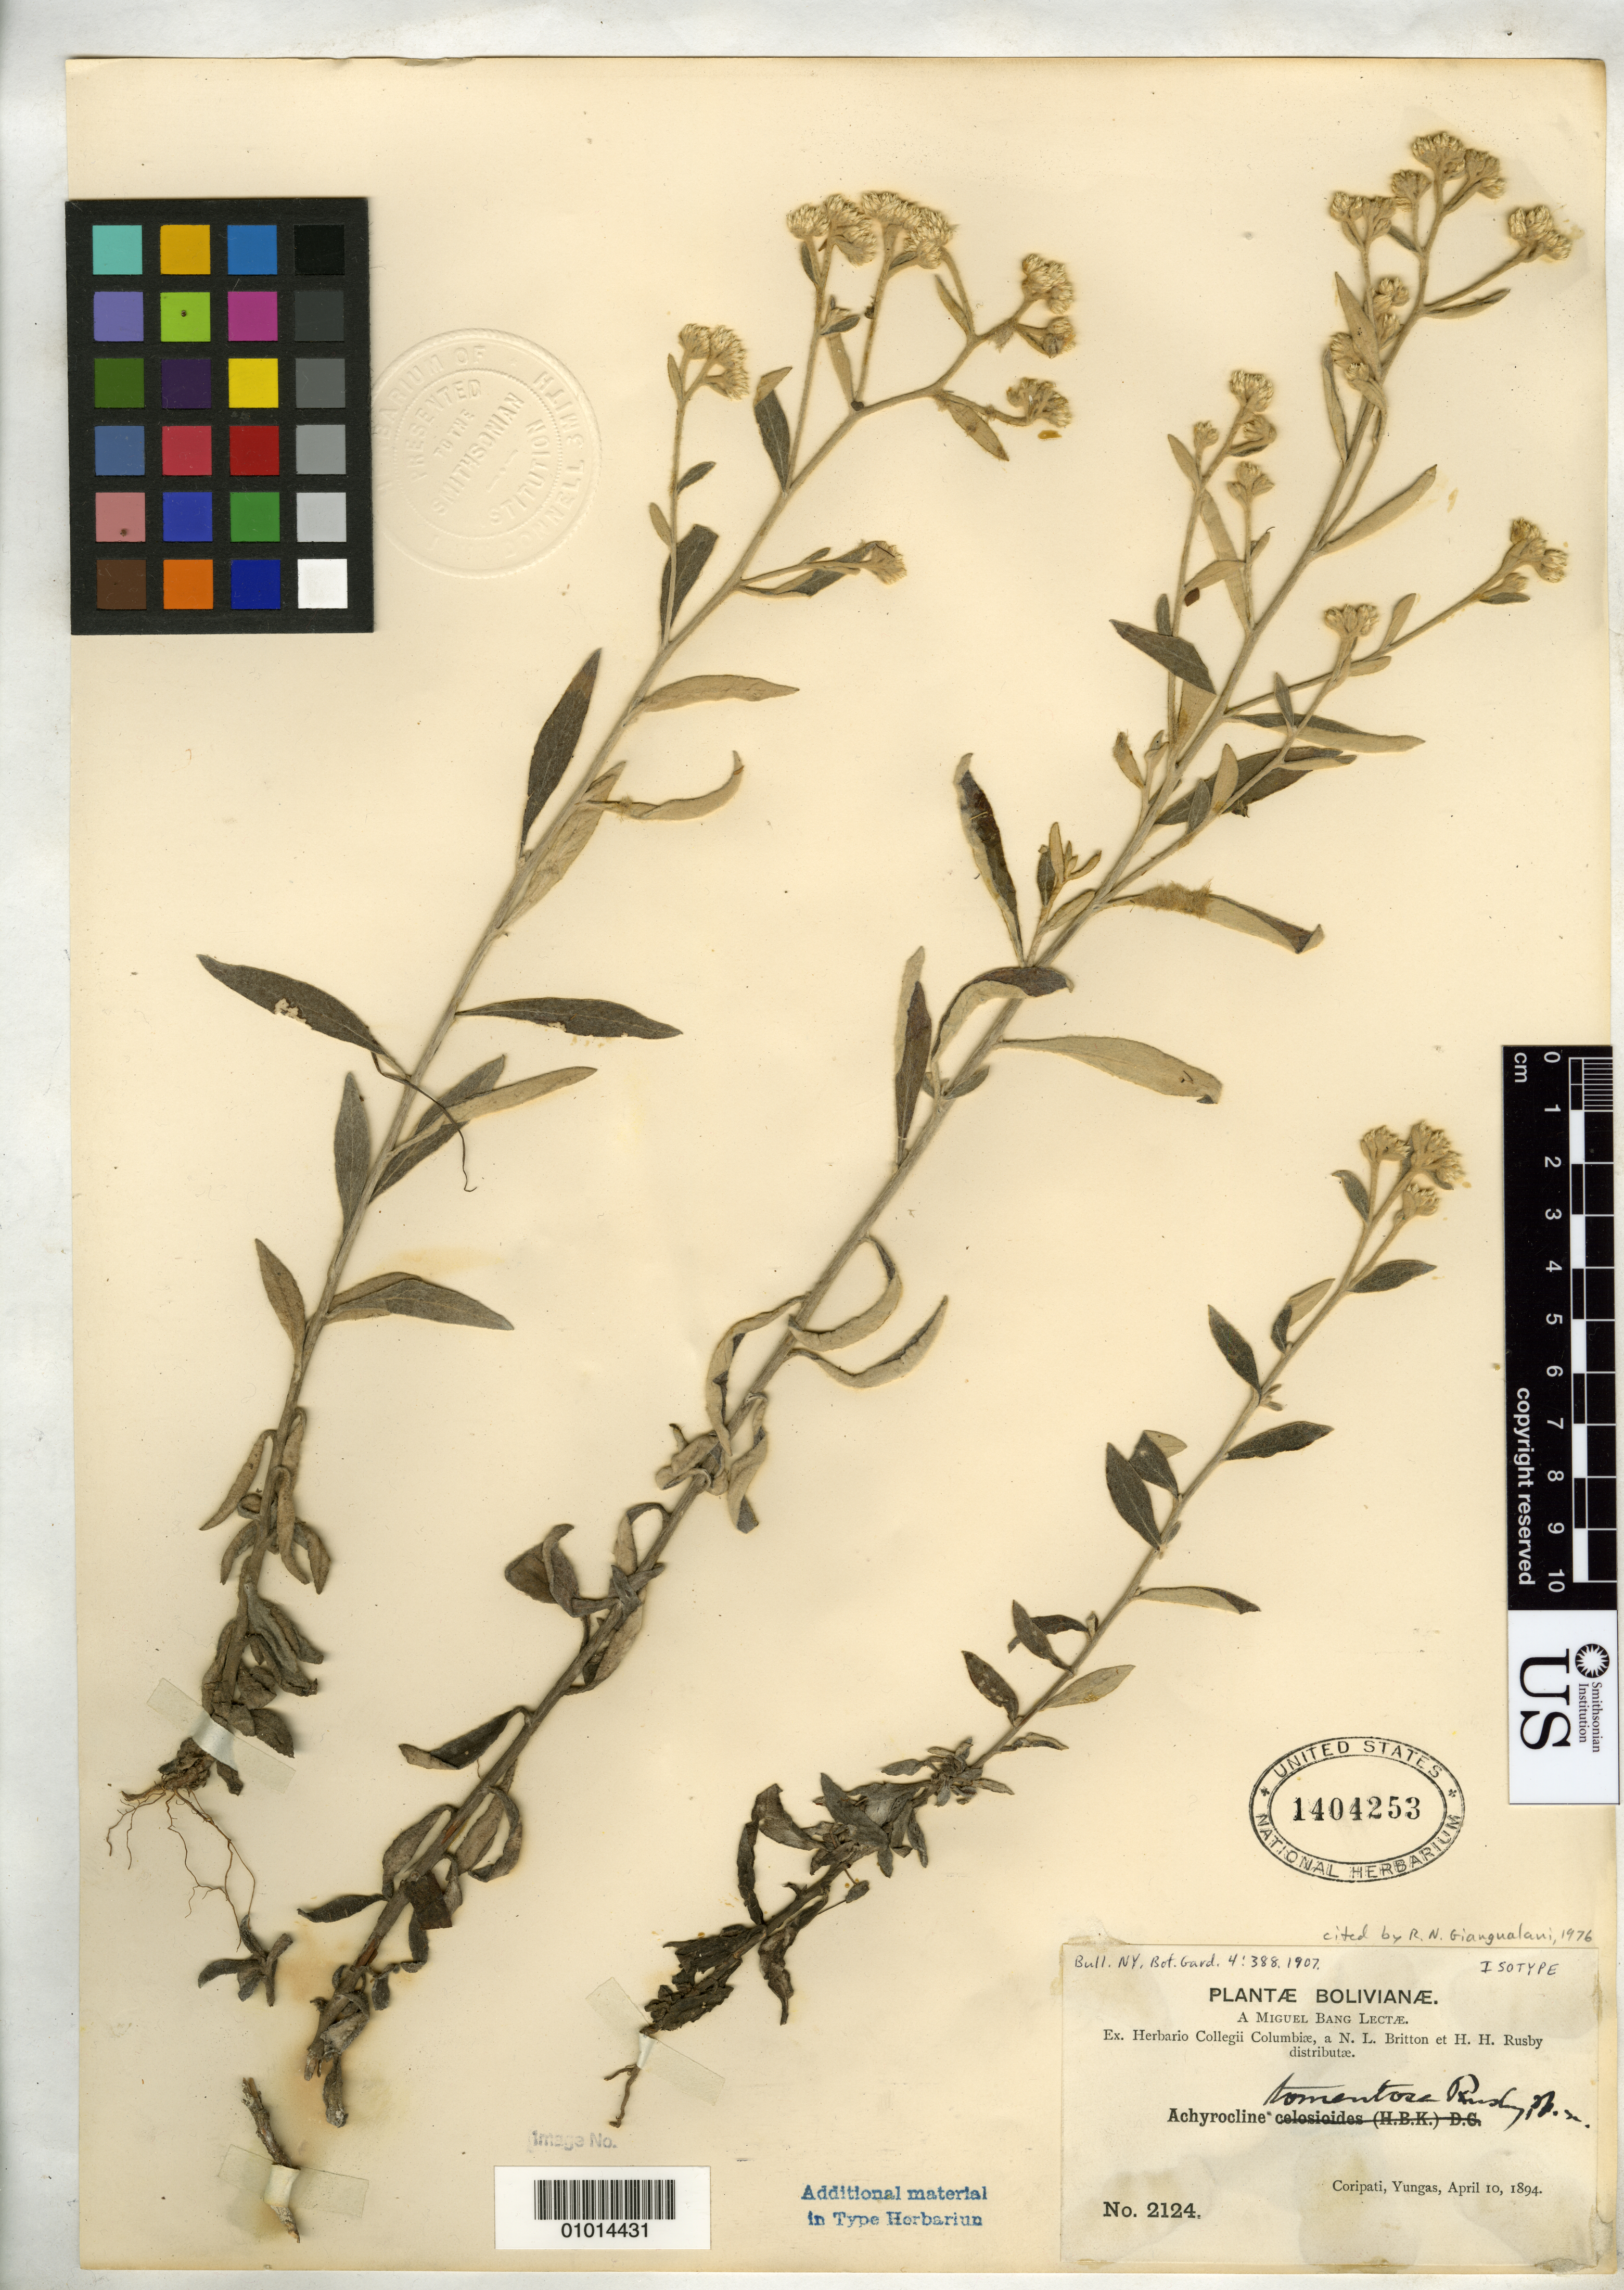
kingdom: Plantae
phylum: Tracheophyta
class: Magnoliopsida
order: Asterales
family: Asteraceae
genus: Achyrocline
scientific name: Achyrocline tomentosa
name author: Rusby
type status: Isotype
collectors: M. Bang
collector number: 2124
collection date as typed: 10 Apr 1894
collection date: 1894-04-10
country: Bolivia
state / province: La Paz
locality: Coripati, Yungas Mountains.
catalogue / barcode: US 1404253